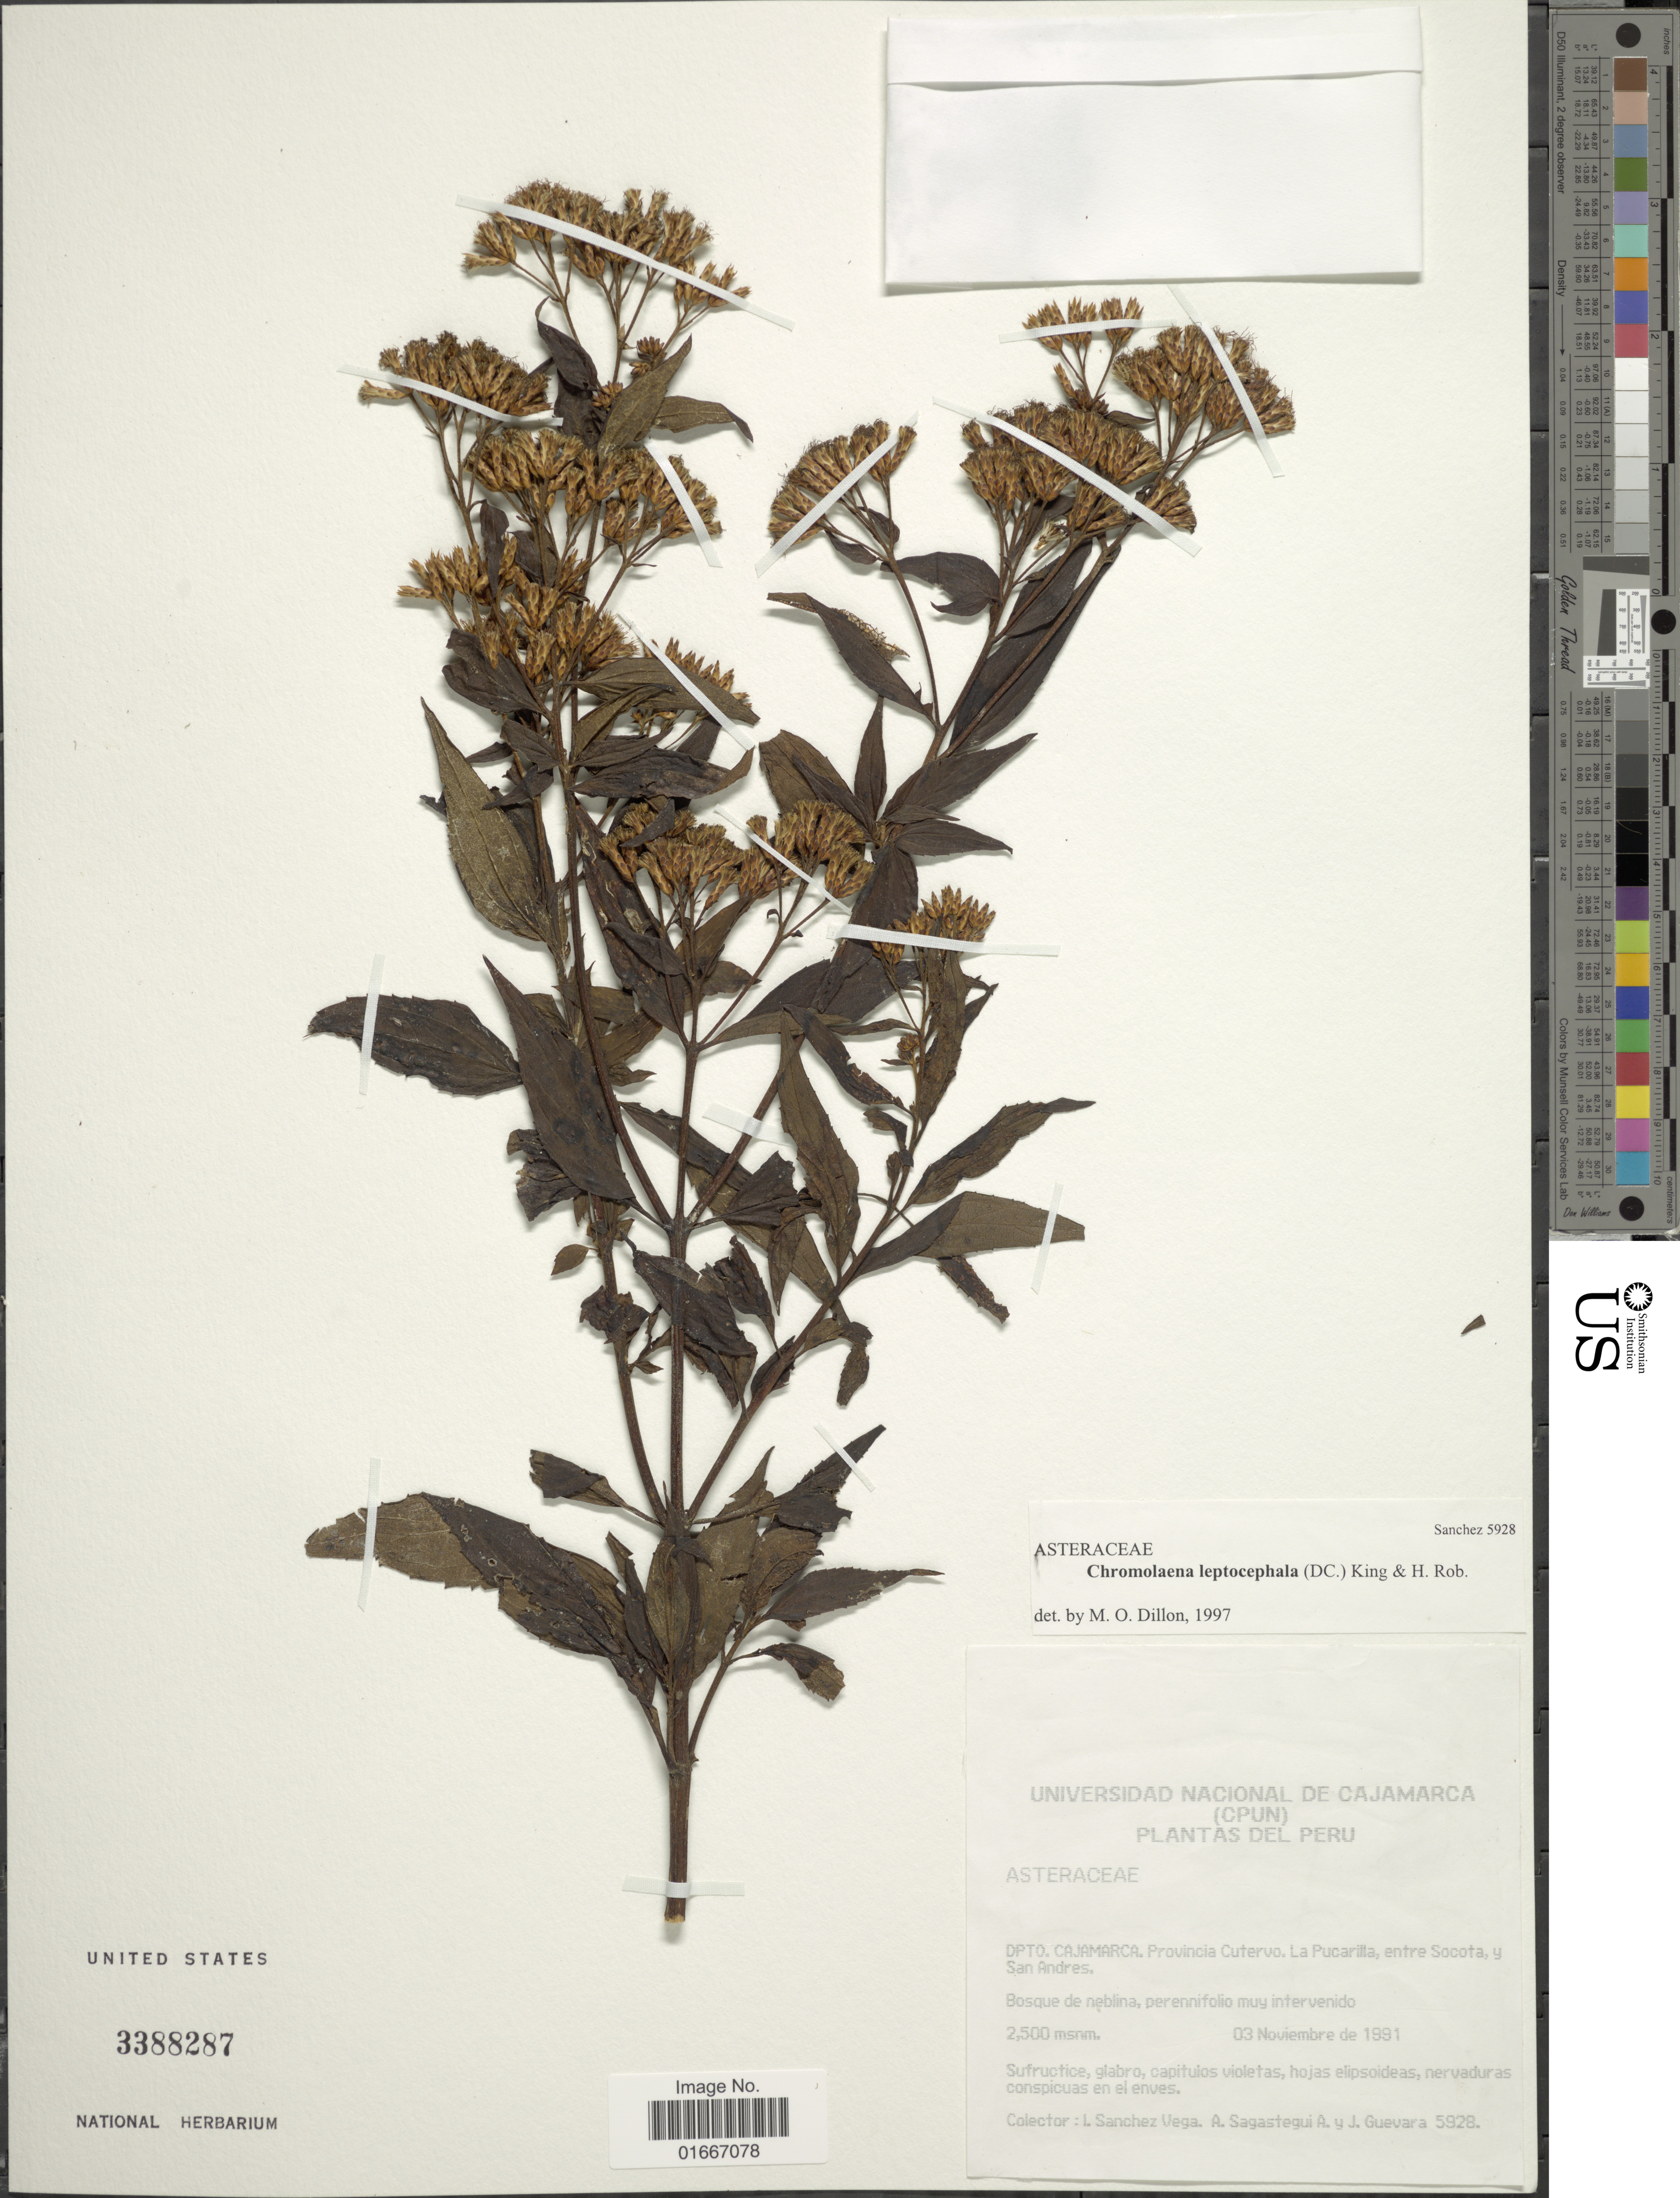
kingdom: Plantae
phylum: Tracheophyta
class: Magnoliopsida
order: Asterales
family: Asteraceae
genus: Chromolaena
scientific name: Chromolaena leptocephala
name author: (DC.) R.M. King & H. Rob.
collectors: I. Sánchez Vega, A. Sagástegui A. & J. Guevara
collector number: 5928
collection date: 1991-11-03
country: Peru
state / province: Cajamarca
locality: Peru. Dpto. Cajamarca. Provincia Cutervo. La Pucarilla, entre Socota, y San Andres. Bosque de neblina, perrenifolio muy intervenido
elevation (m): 2500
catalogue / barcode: US 3388287